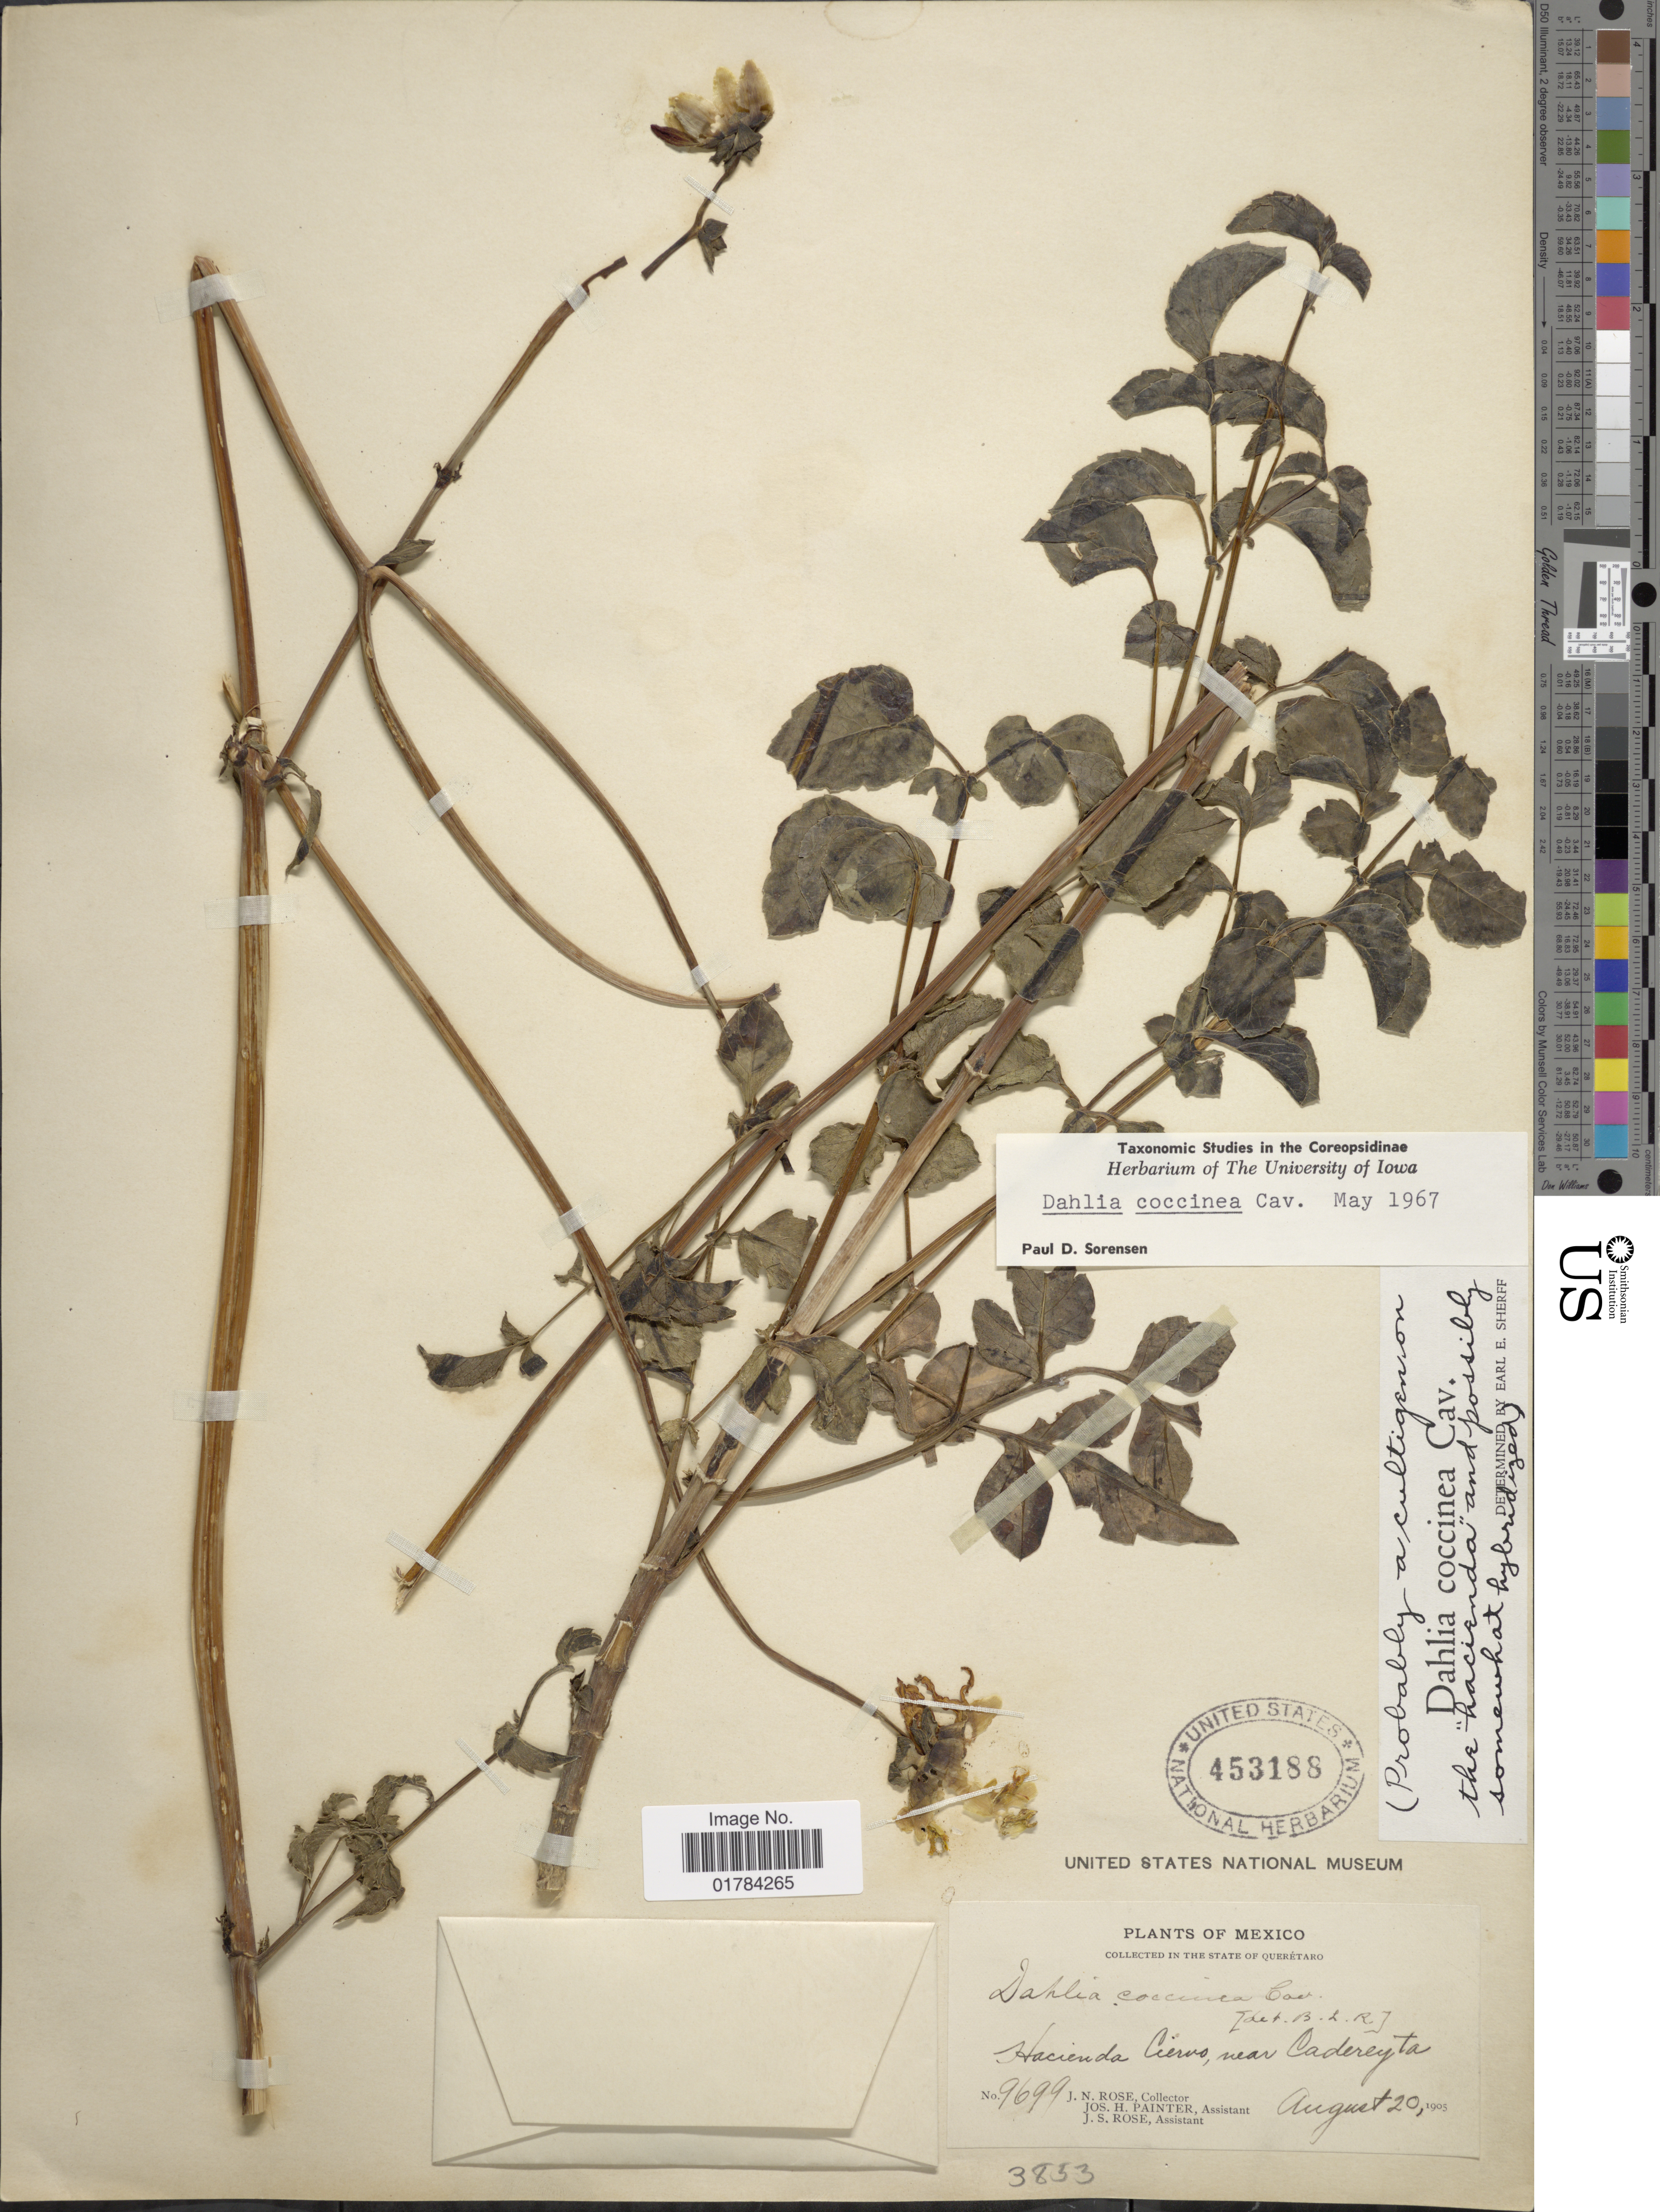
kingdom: Plantae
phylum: Tracheophyta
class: Magnoliopsida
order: Asterales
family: Asteraceae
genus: Dahlia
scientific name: Dahlia coccinea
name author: Cav.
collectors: J. N. Rose, J. H. Painter & J. S. Rose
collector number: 9699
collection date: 1905-08-20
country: Mexico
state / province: Querétaro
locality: Hacienda Ciervo, near Cadereyta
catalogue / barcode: US 453188